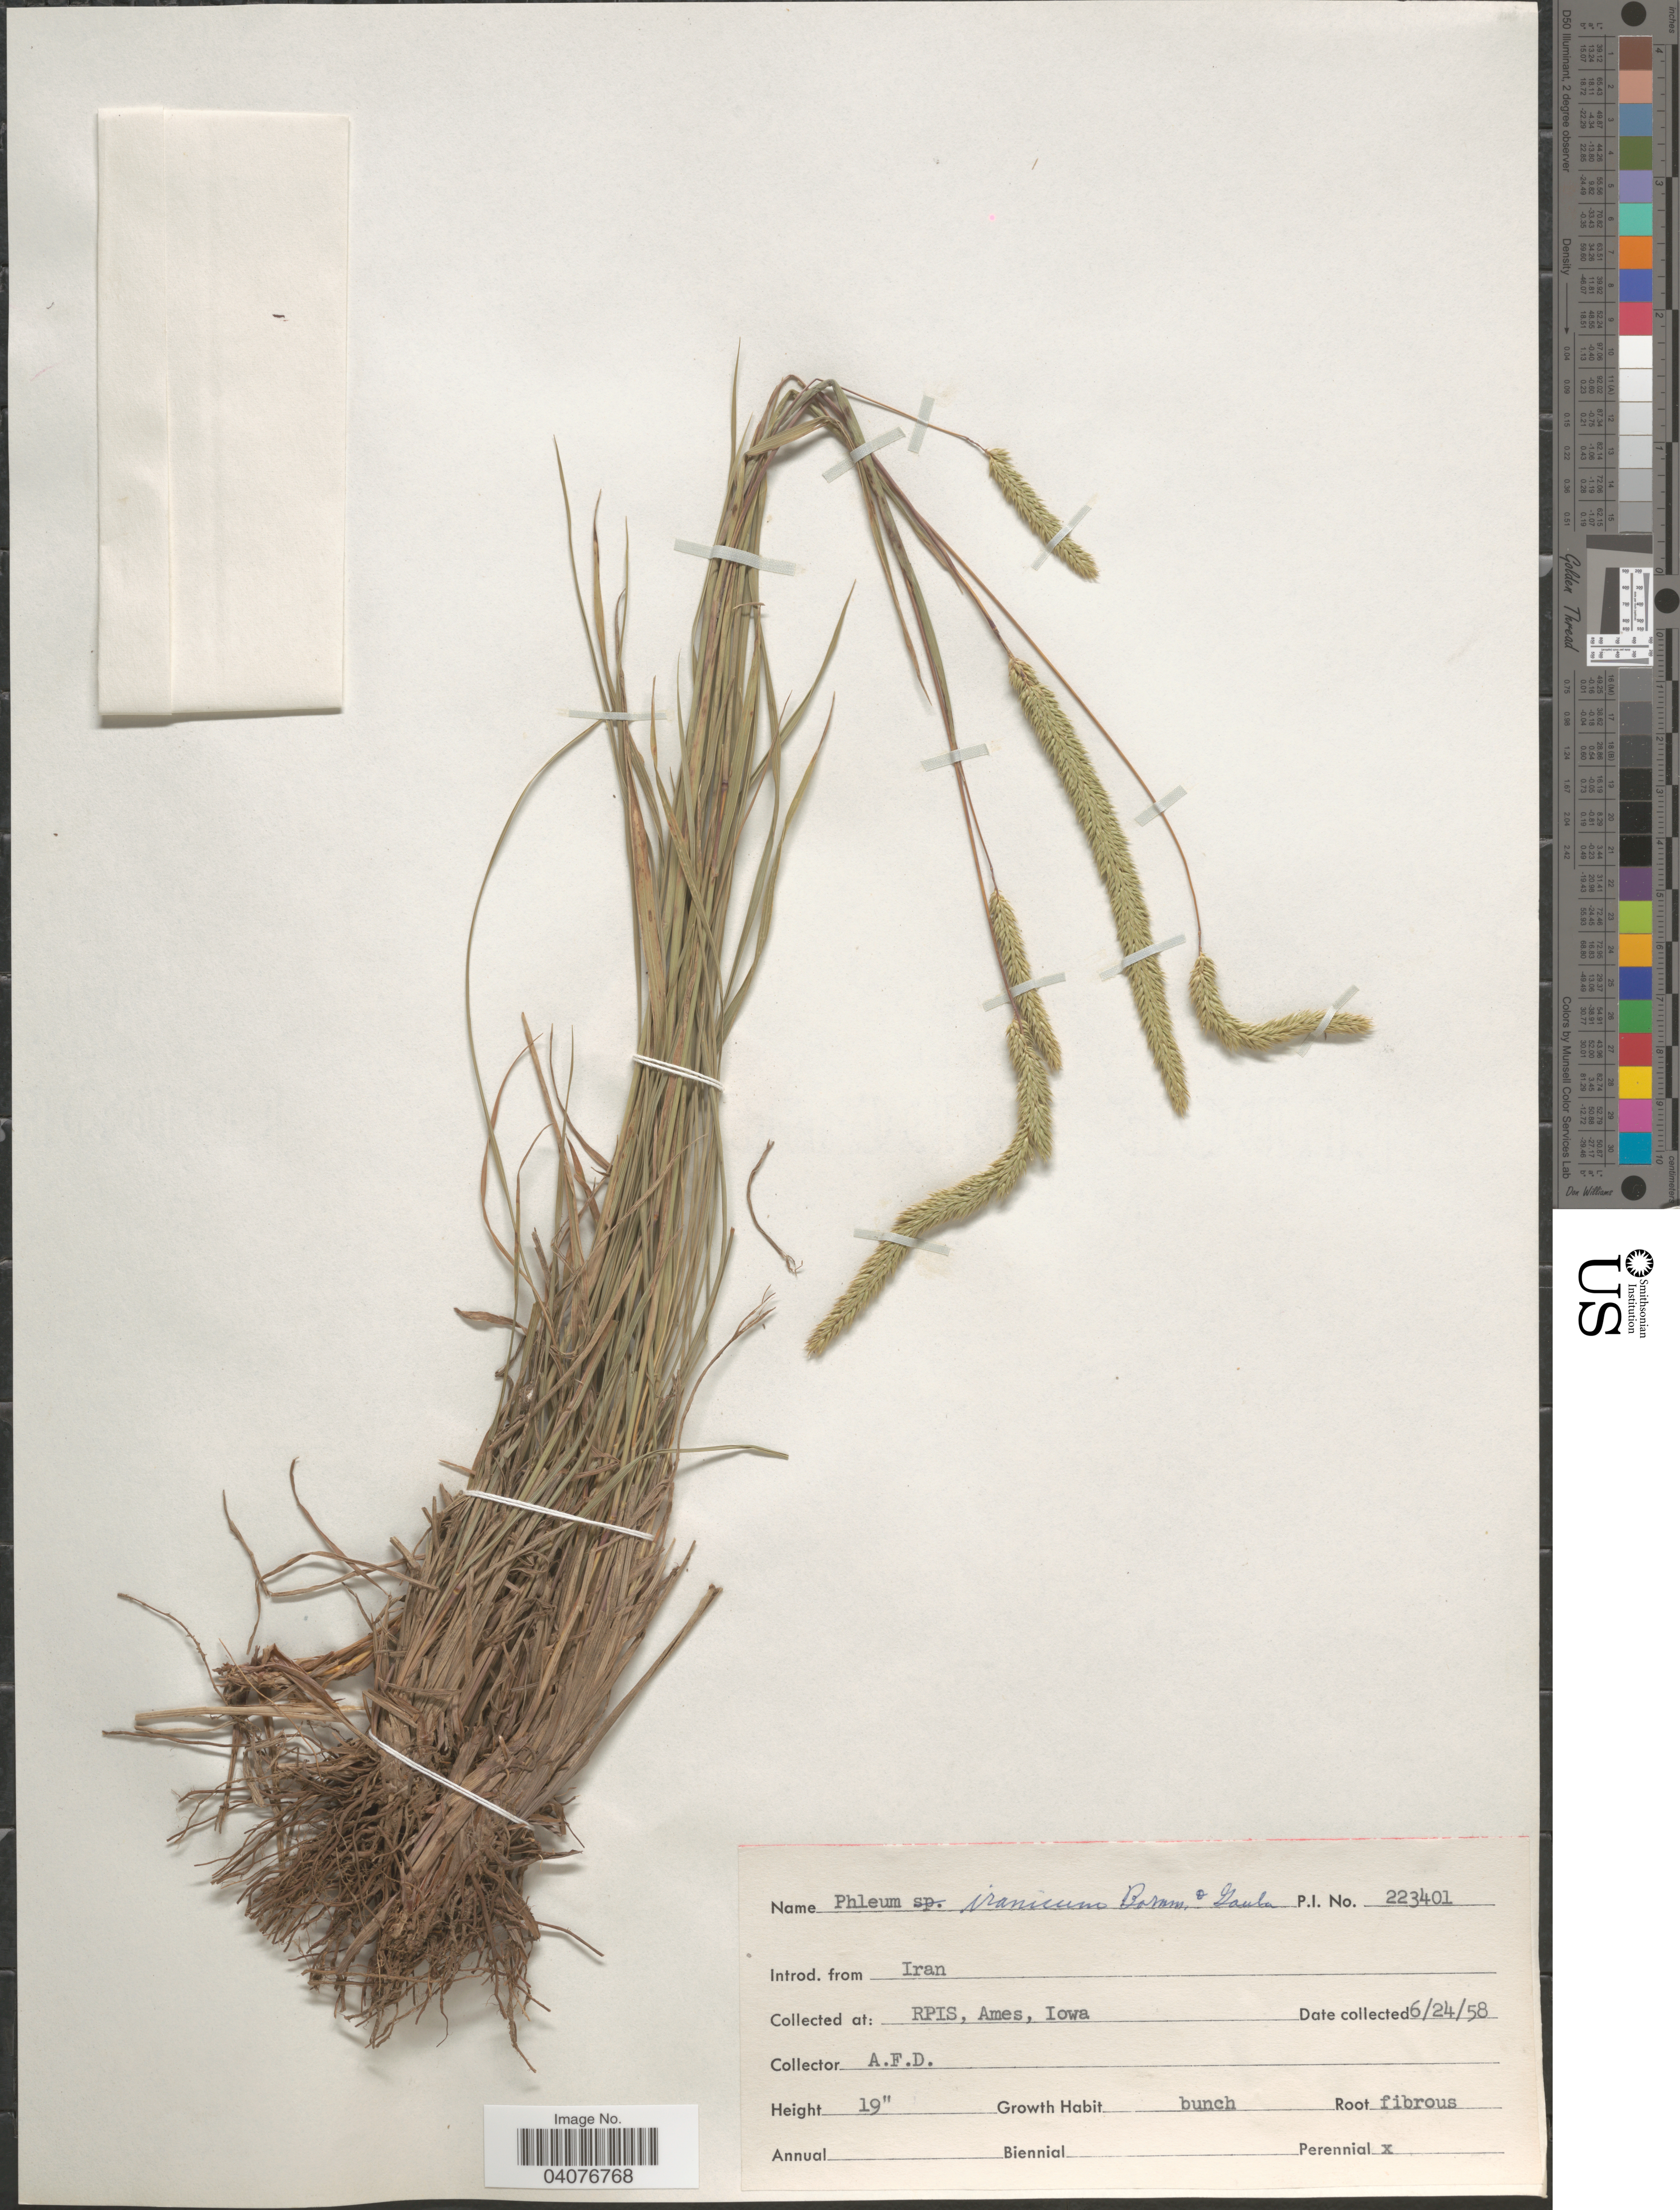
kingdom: Plantae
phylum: Tracheophyta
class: Liliopsida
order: Poales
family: Poaceae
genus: Phleum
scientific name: Phleum iranicum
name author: Bornm. & Gauba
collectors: A. D.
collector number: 223401?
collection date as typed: Transcribed d/m/y: 24/6/58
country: United States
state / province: Iowa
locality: RPIS, Ames.